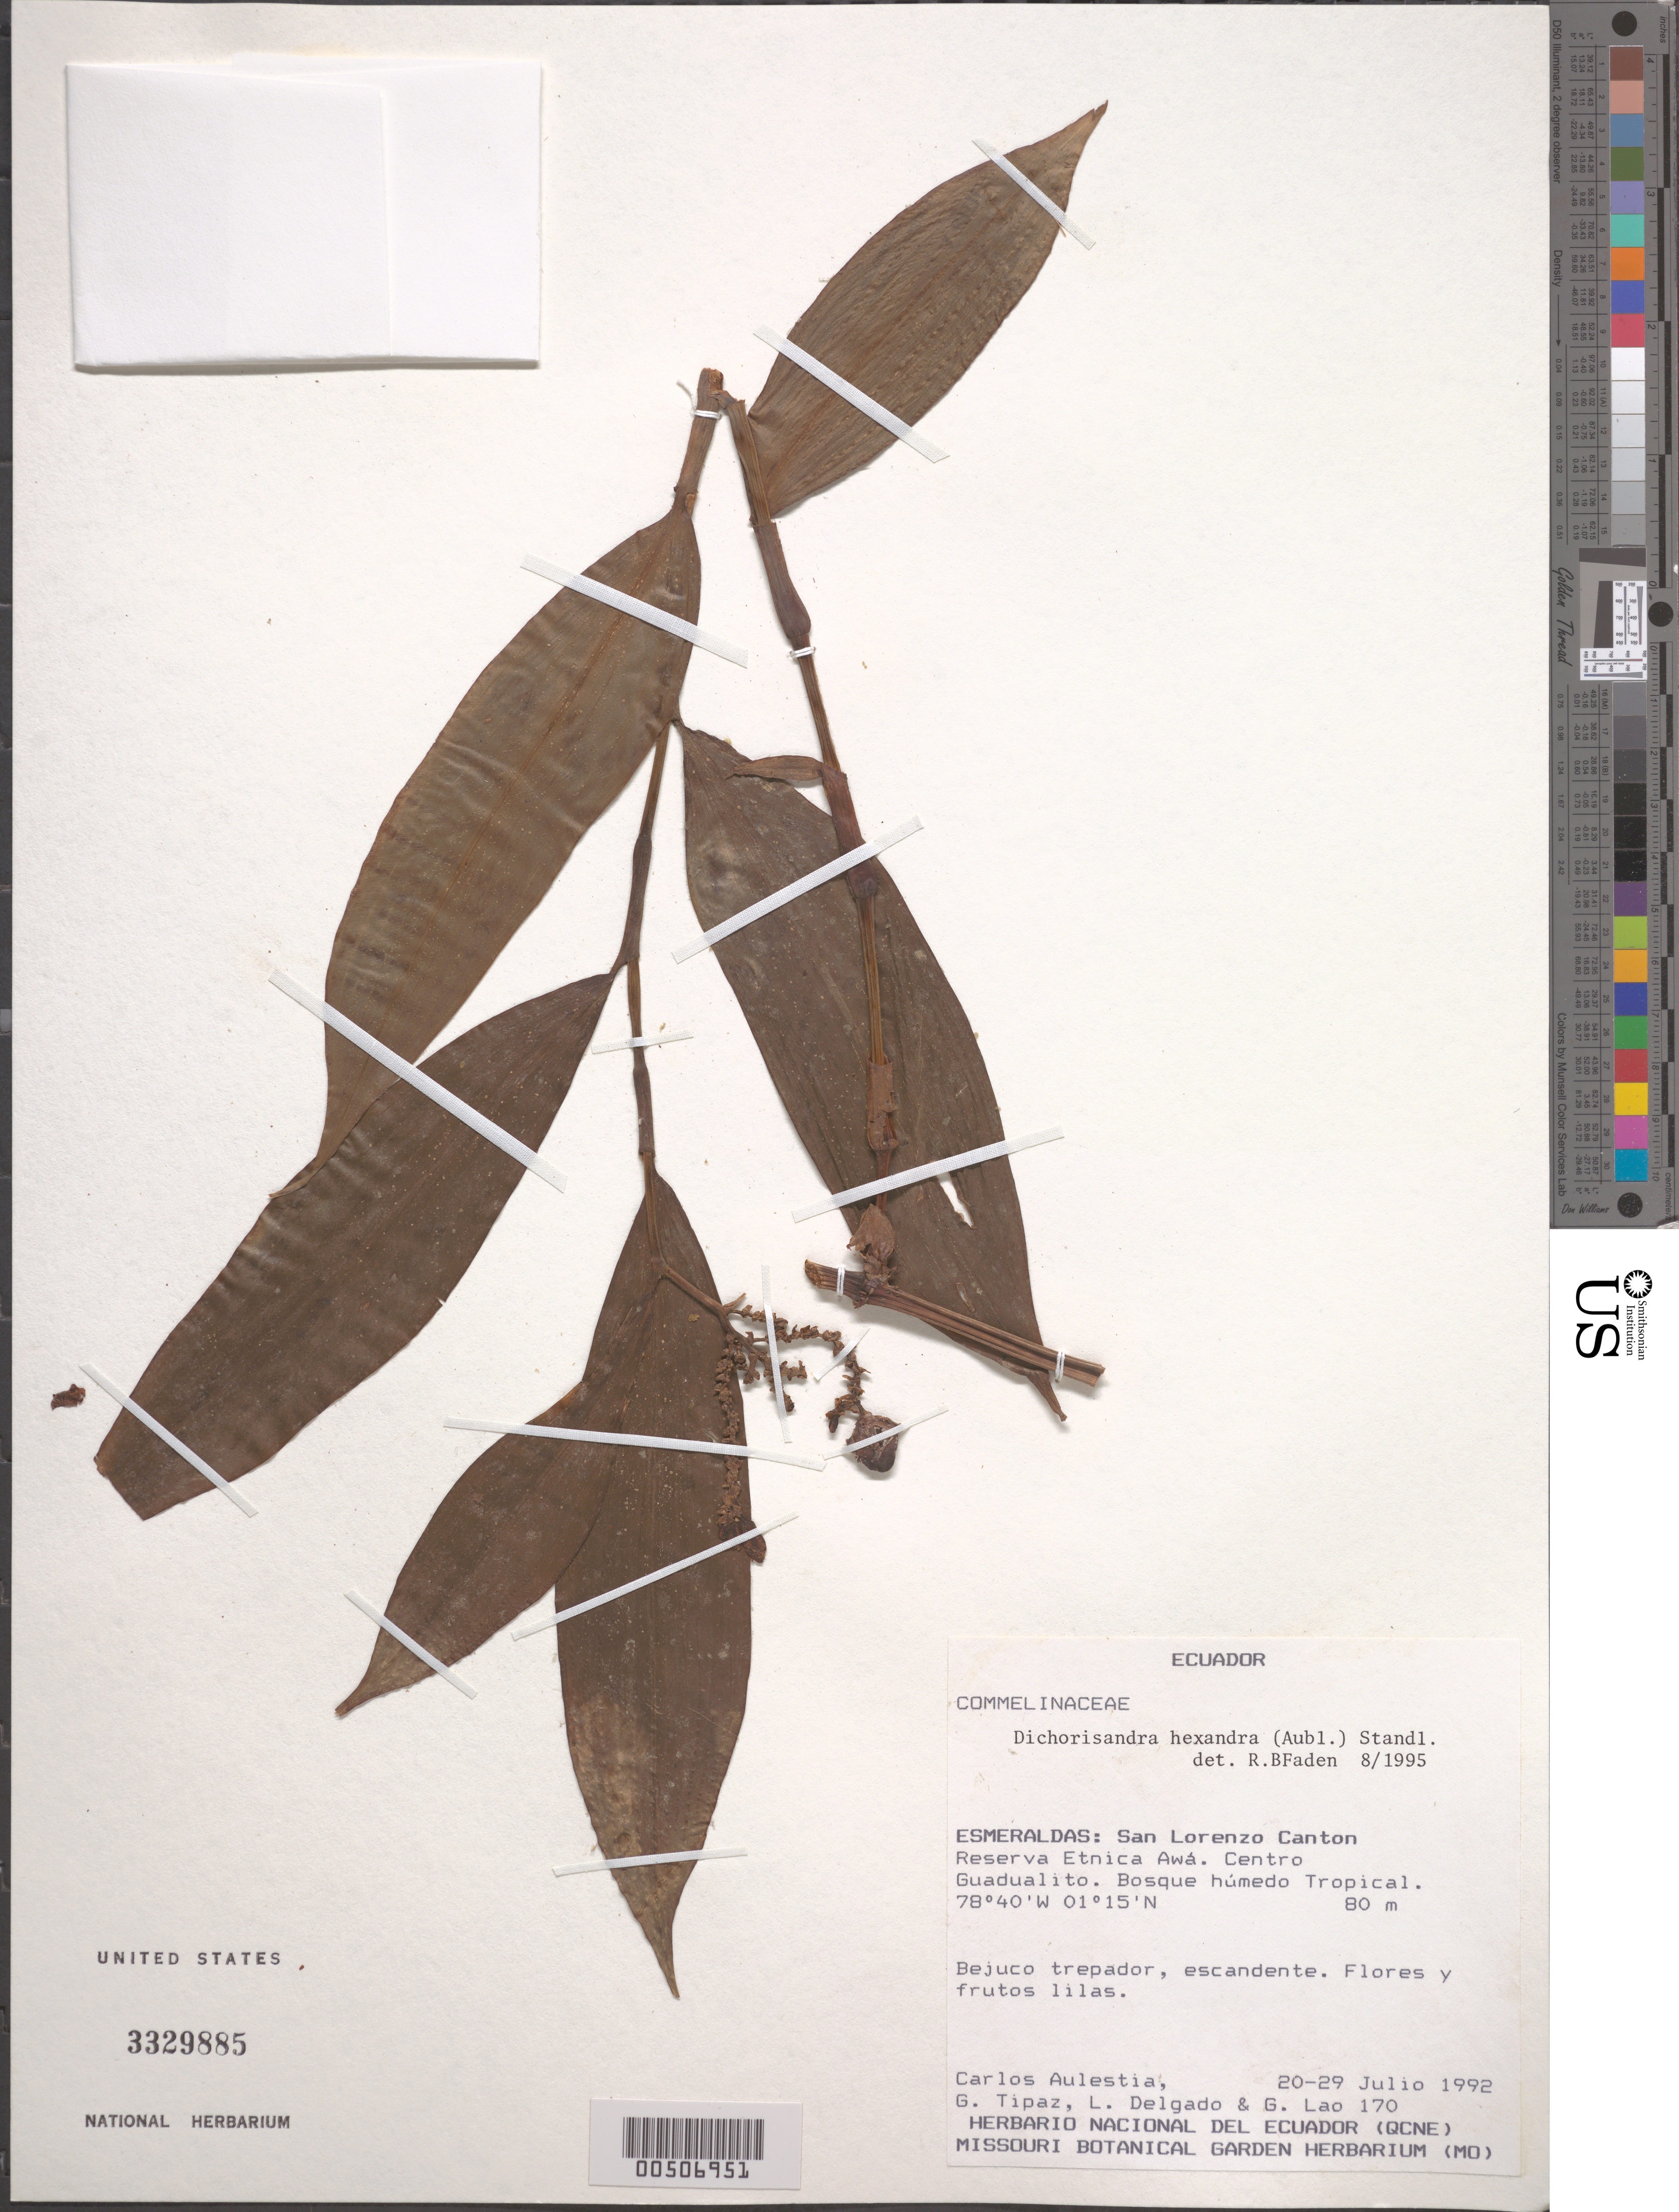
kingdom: Plantae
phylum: Tracheophyta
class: Liliopsida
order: Commelinales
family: Commelinaceae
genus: Dichorisandra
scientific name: Dichorisandra hexandra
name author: (Aubl.) Standl.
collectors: C. Aulestia, G. J. Tipaz, L. Delgado V. & G. Lao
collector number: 170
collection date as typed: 20 Jul 1992 to 29 Jul 1992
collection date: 1992-07-20/1992-07-29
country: Ecuador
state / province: Esmeraldas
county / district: San Lorenzo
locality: San Lorenzo Canton, Etnica Awa Reserve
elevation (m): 80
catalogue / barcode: US 3329885